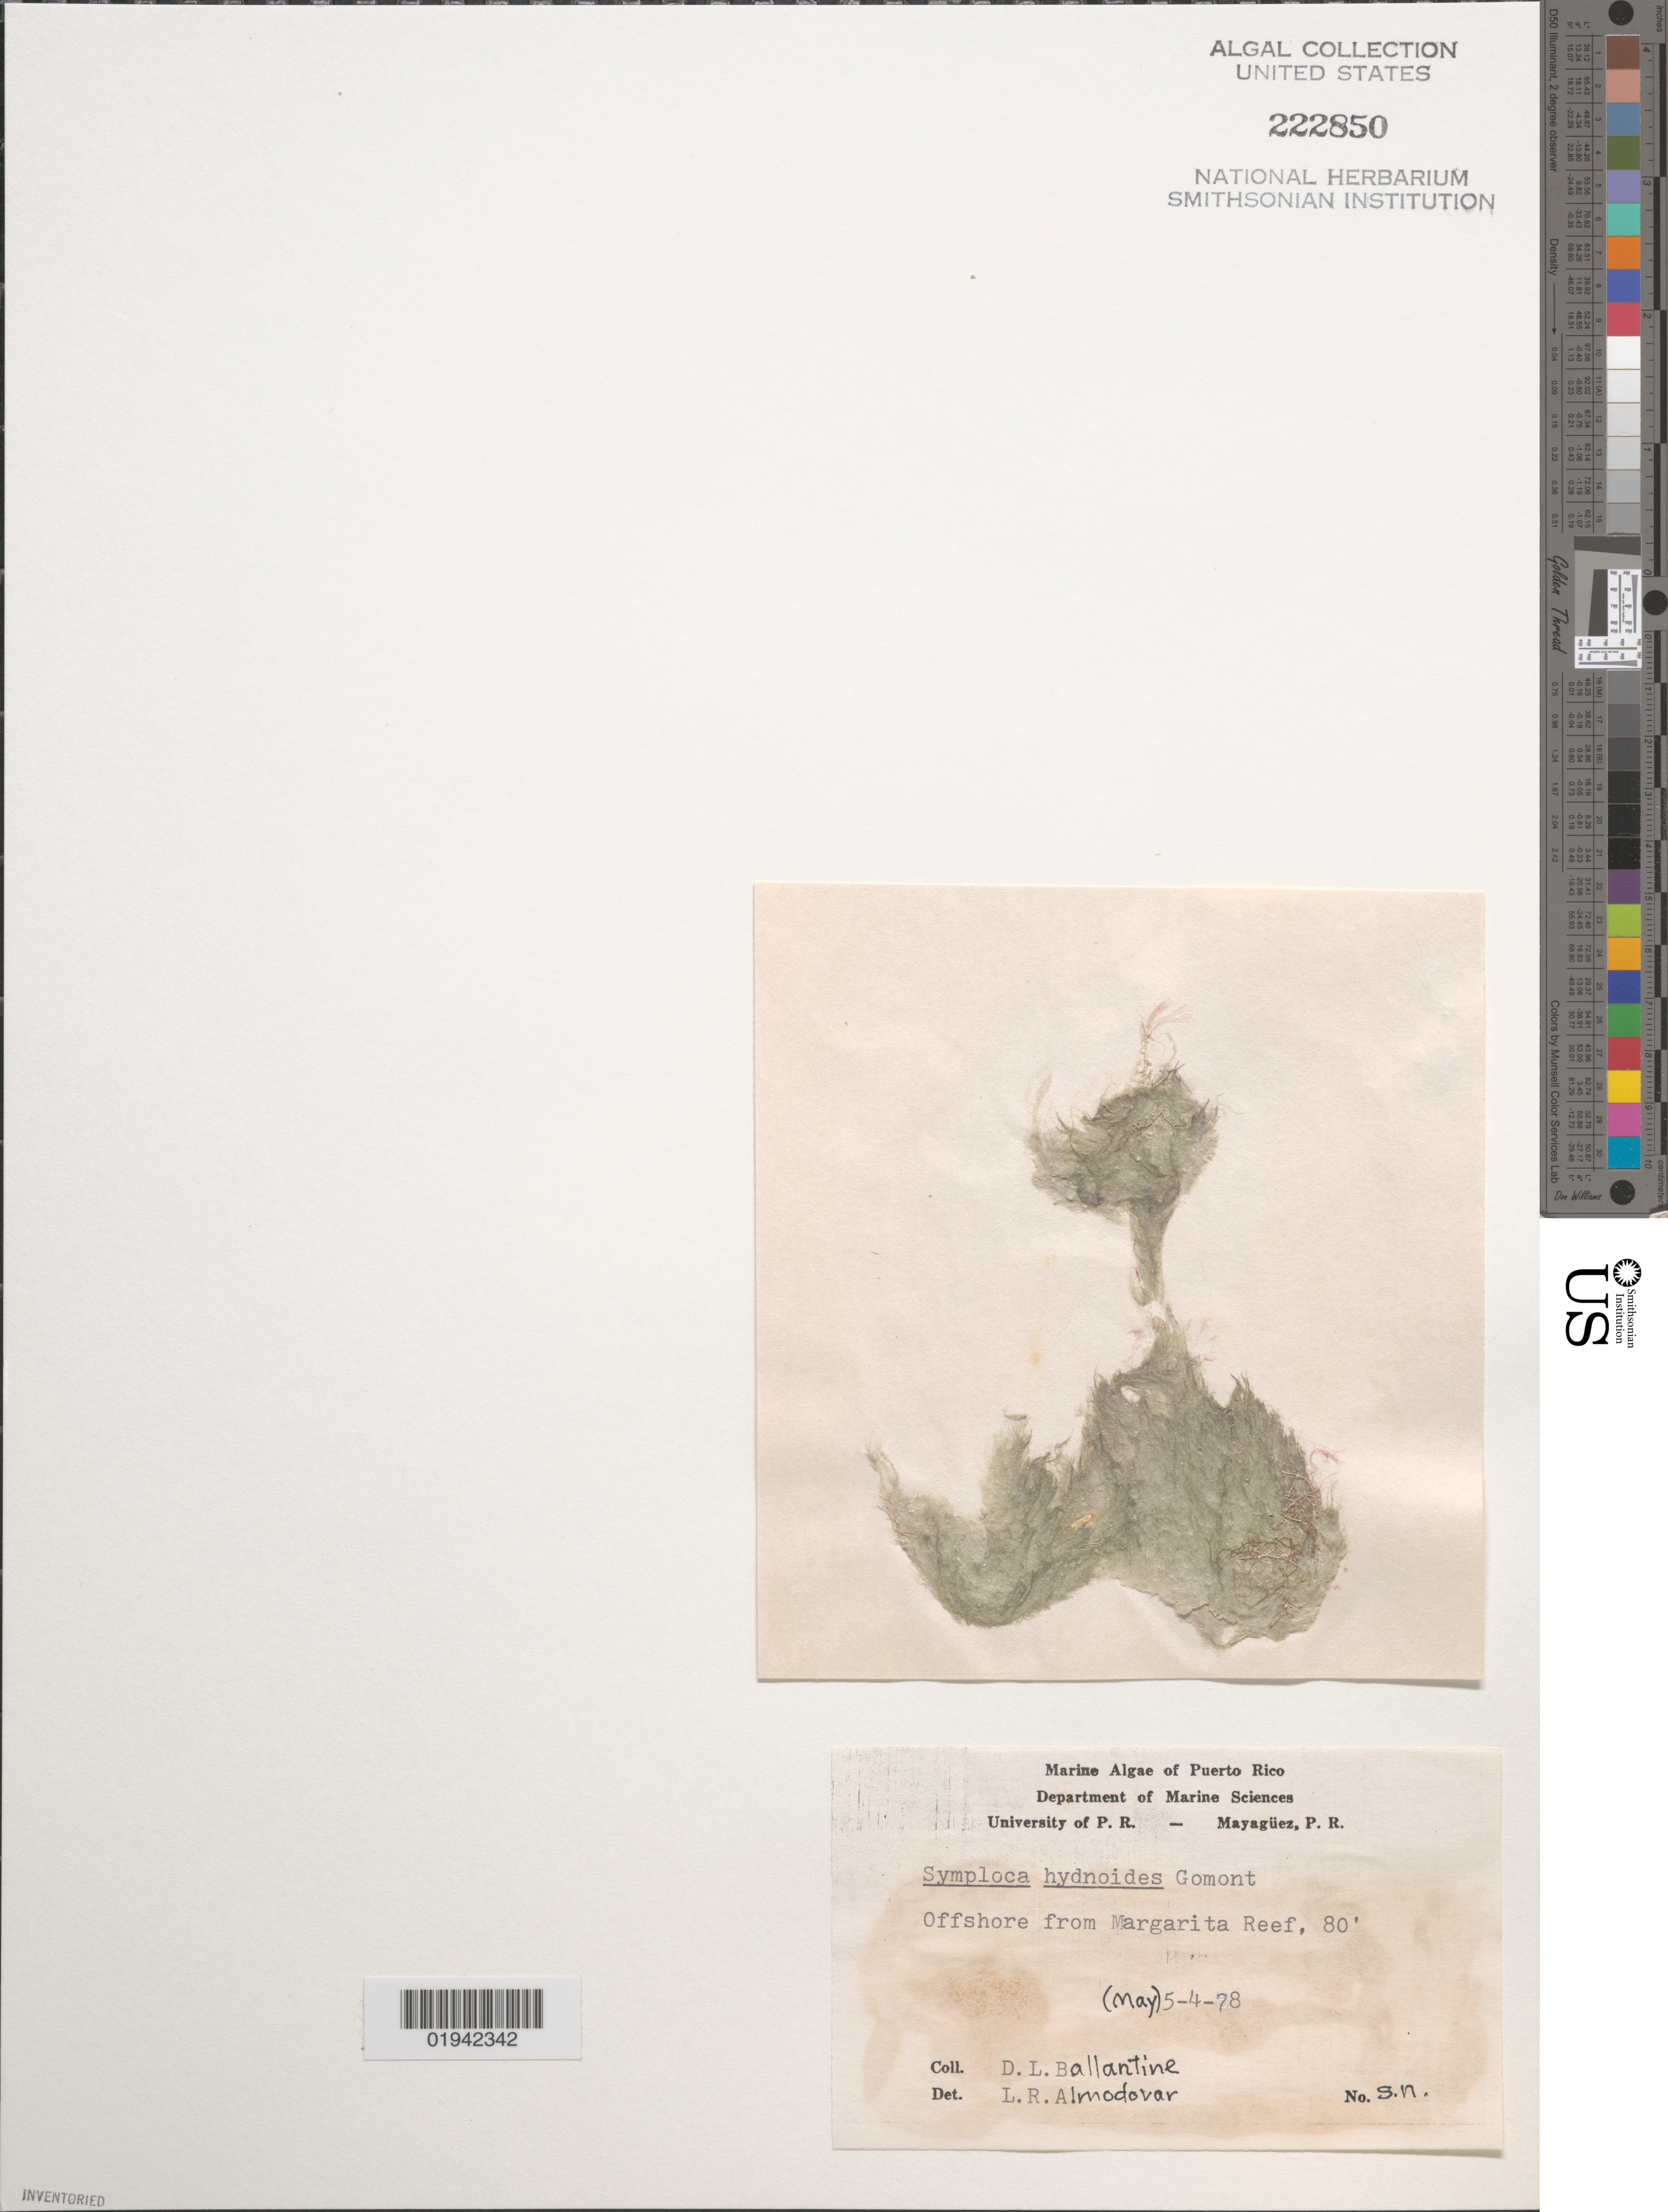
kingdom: Bacteria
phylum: Cyanobacteria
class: Cyanobacteriia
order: Cyanobacteriales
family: Coleofasciculaceae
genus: Symploca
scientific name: Symploca hydnoides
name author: Kütz. ex Gomont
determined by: Almodovar, L. R.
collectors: D.L. Ballantine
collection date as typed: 04 May 1978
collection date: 1978-05-04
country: Puerto Rico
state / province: Lajas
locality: Seaward Margarita Reef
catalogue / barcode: US 222850